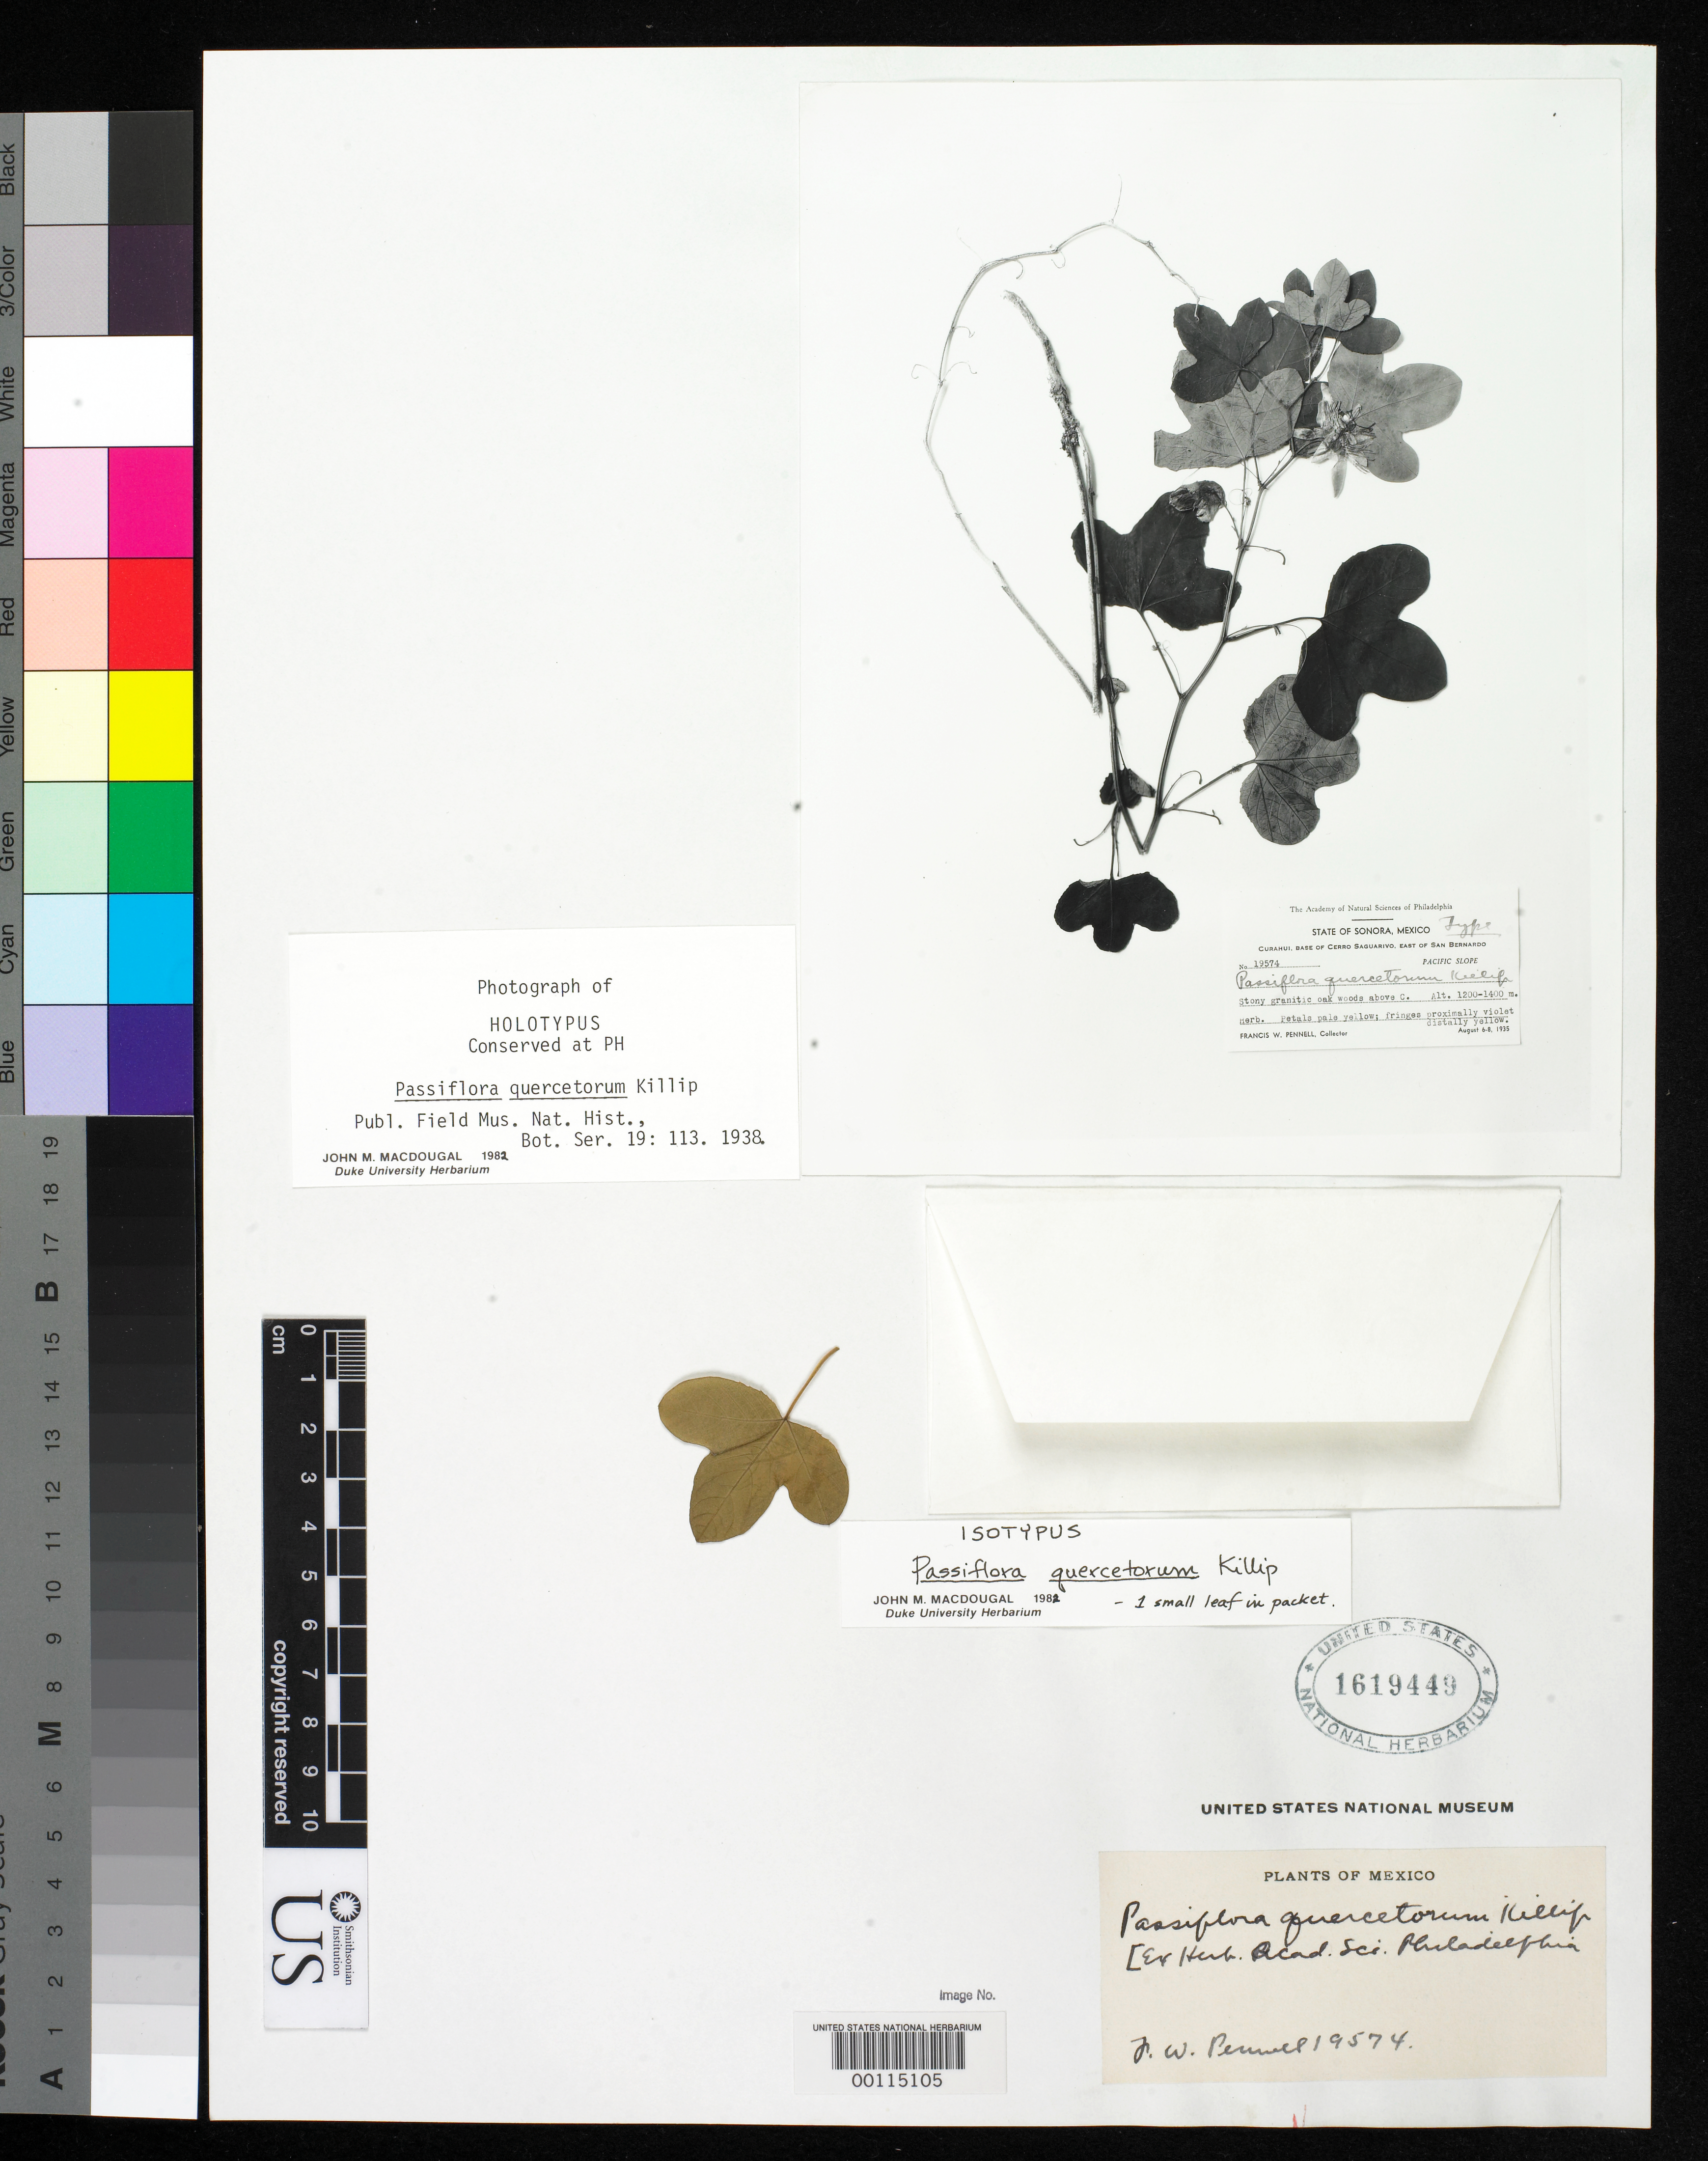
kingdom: Plantae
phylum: Tracheophyta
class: Magnoliopsida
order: Malpighiales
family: Passifloraceae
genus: Passiflora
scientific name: Passiflora quercetorum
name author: Killip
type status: Isotype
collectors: F. W. Pennell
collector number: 19574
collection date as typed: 06 Aug 1935 to 08 Aug 1935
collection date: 1935-08-06/1935-08-08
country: Mexico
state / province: Sonora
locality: Curahui, base of Cerro Saguarivo, E of San Bernardo.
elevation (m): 1200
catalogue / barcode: US 1619449